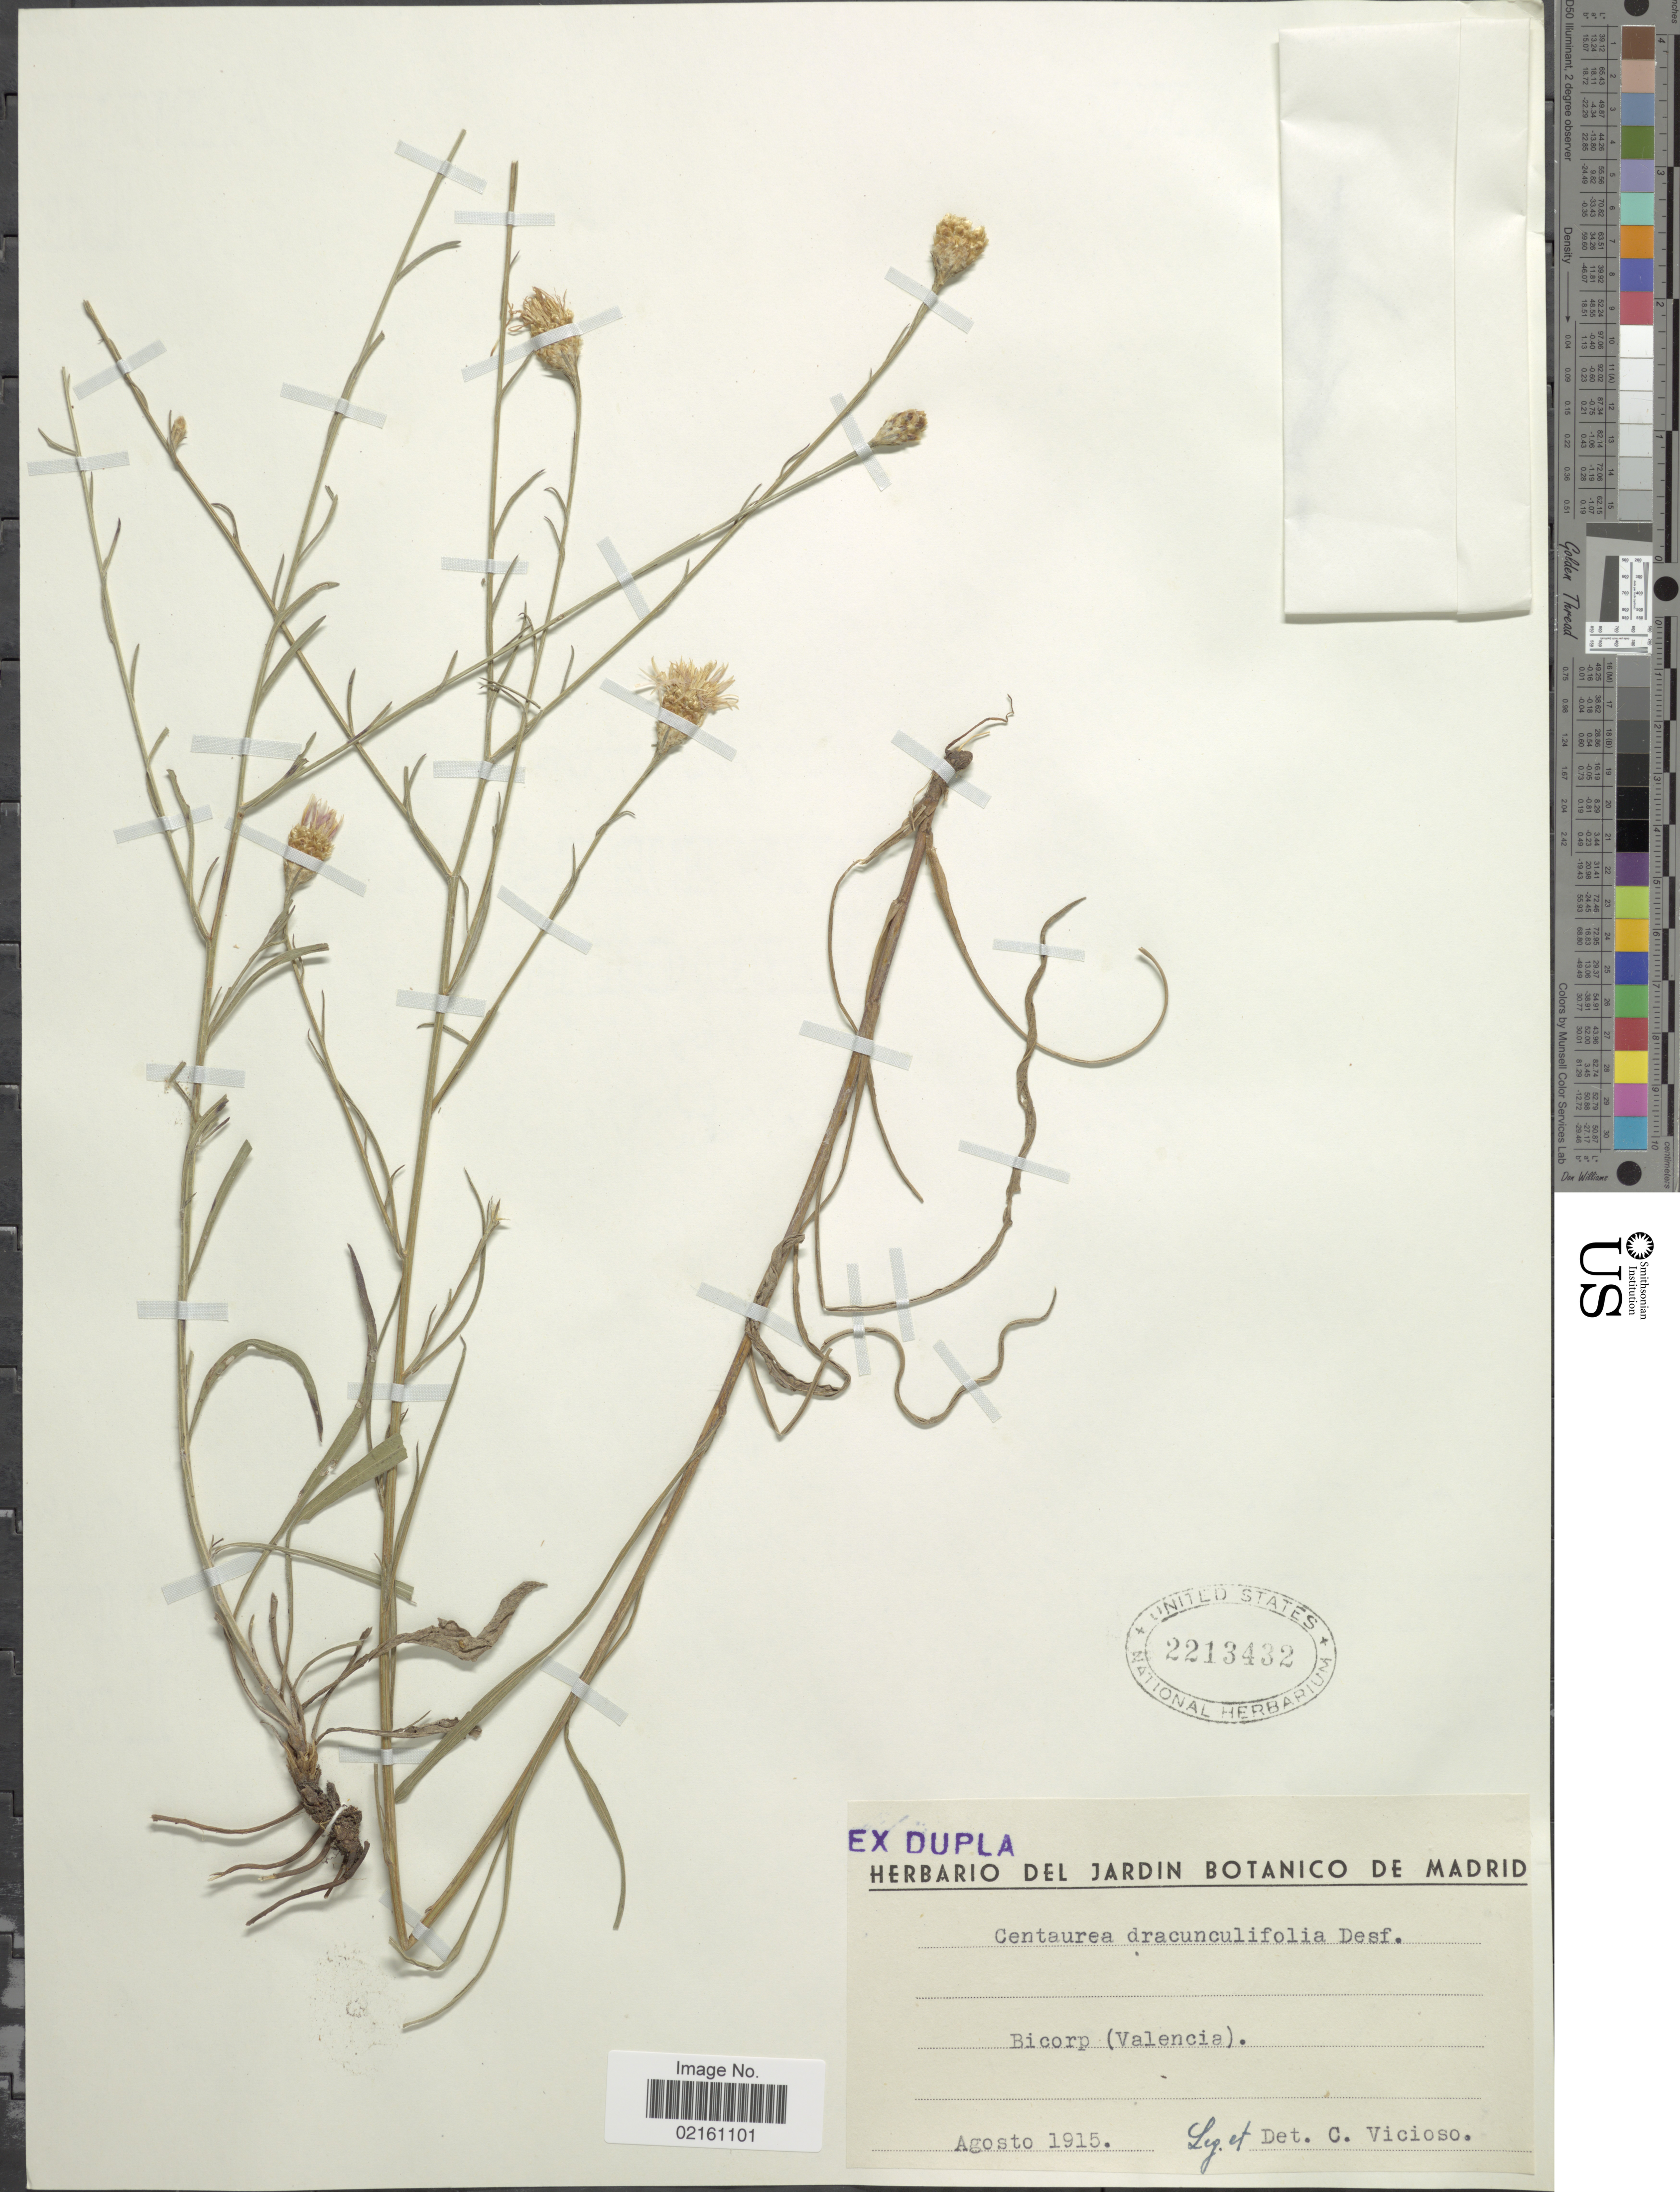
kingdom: Plantae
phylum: Tracheophyta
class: Magnoliopsida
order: Asterales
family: Asteraceae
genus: Centaurea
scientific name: Centaurea jacea subsp. dracunculifolia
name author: (A. Bolòs) Dufour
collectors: C. Vicioso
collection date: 1915-08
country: Spain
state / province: Valenciana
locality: Bicorp (Valencia)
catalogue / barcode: US 2213432